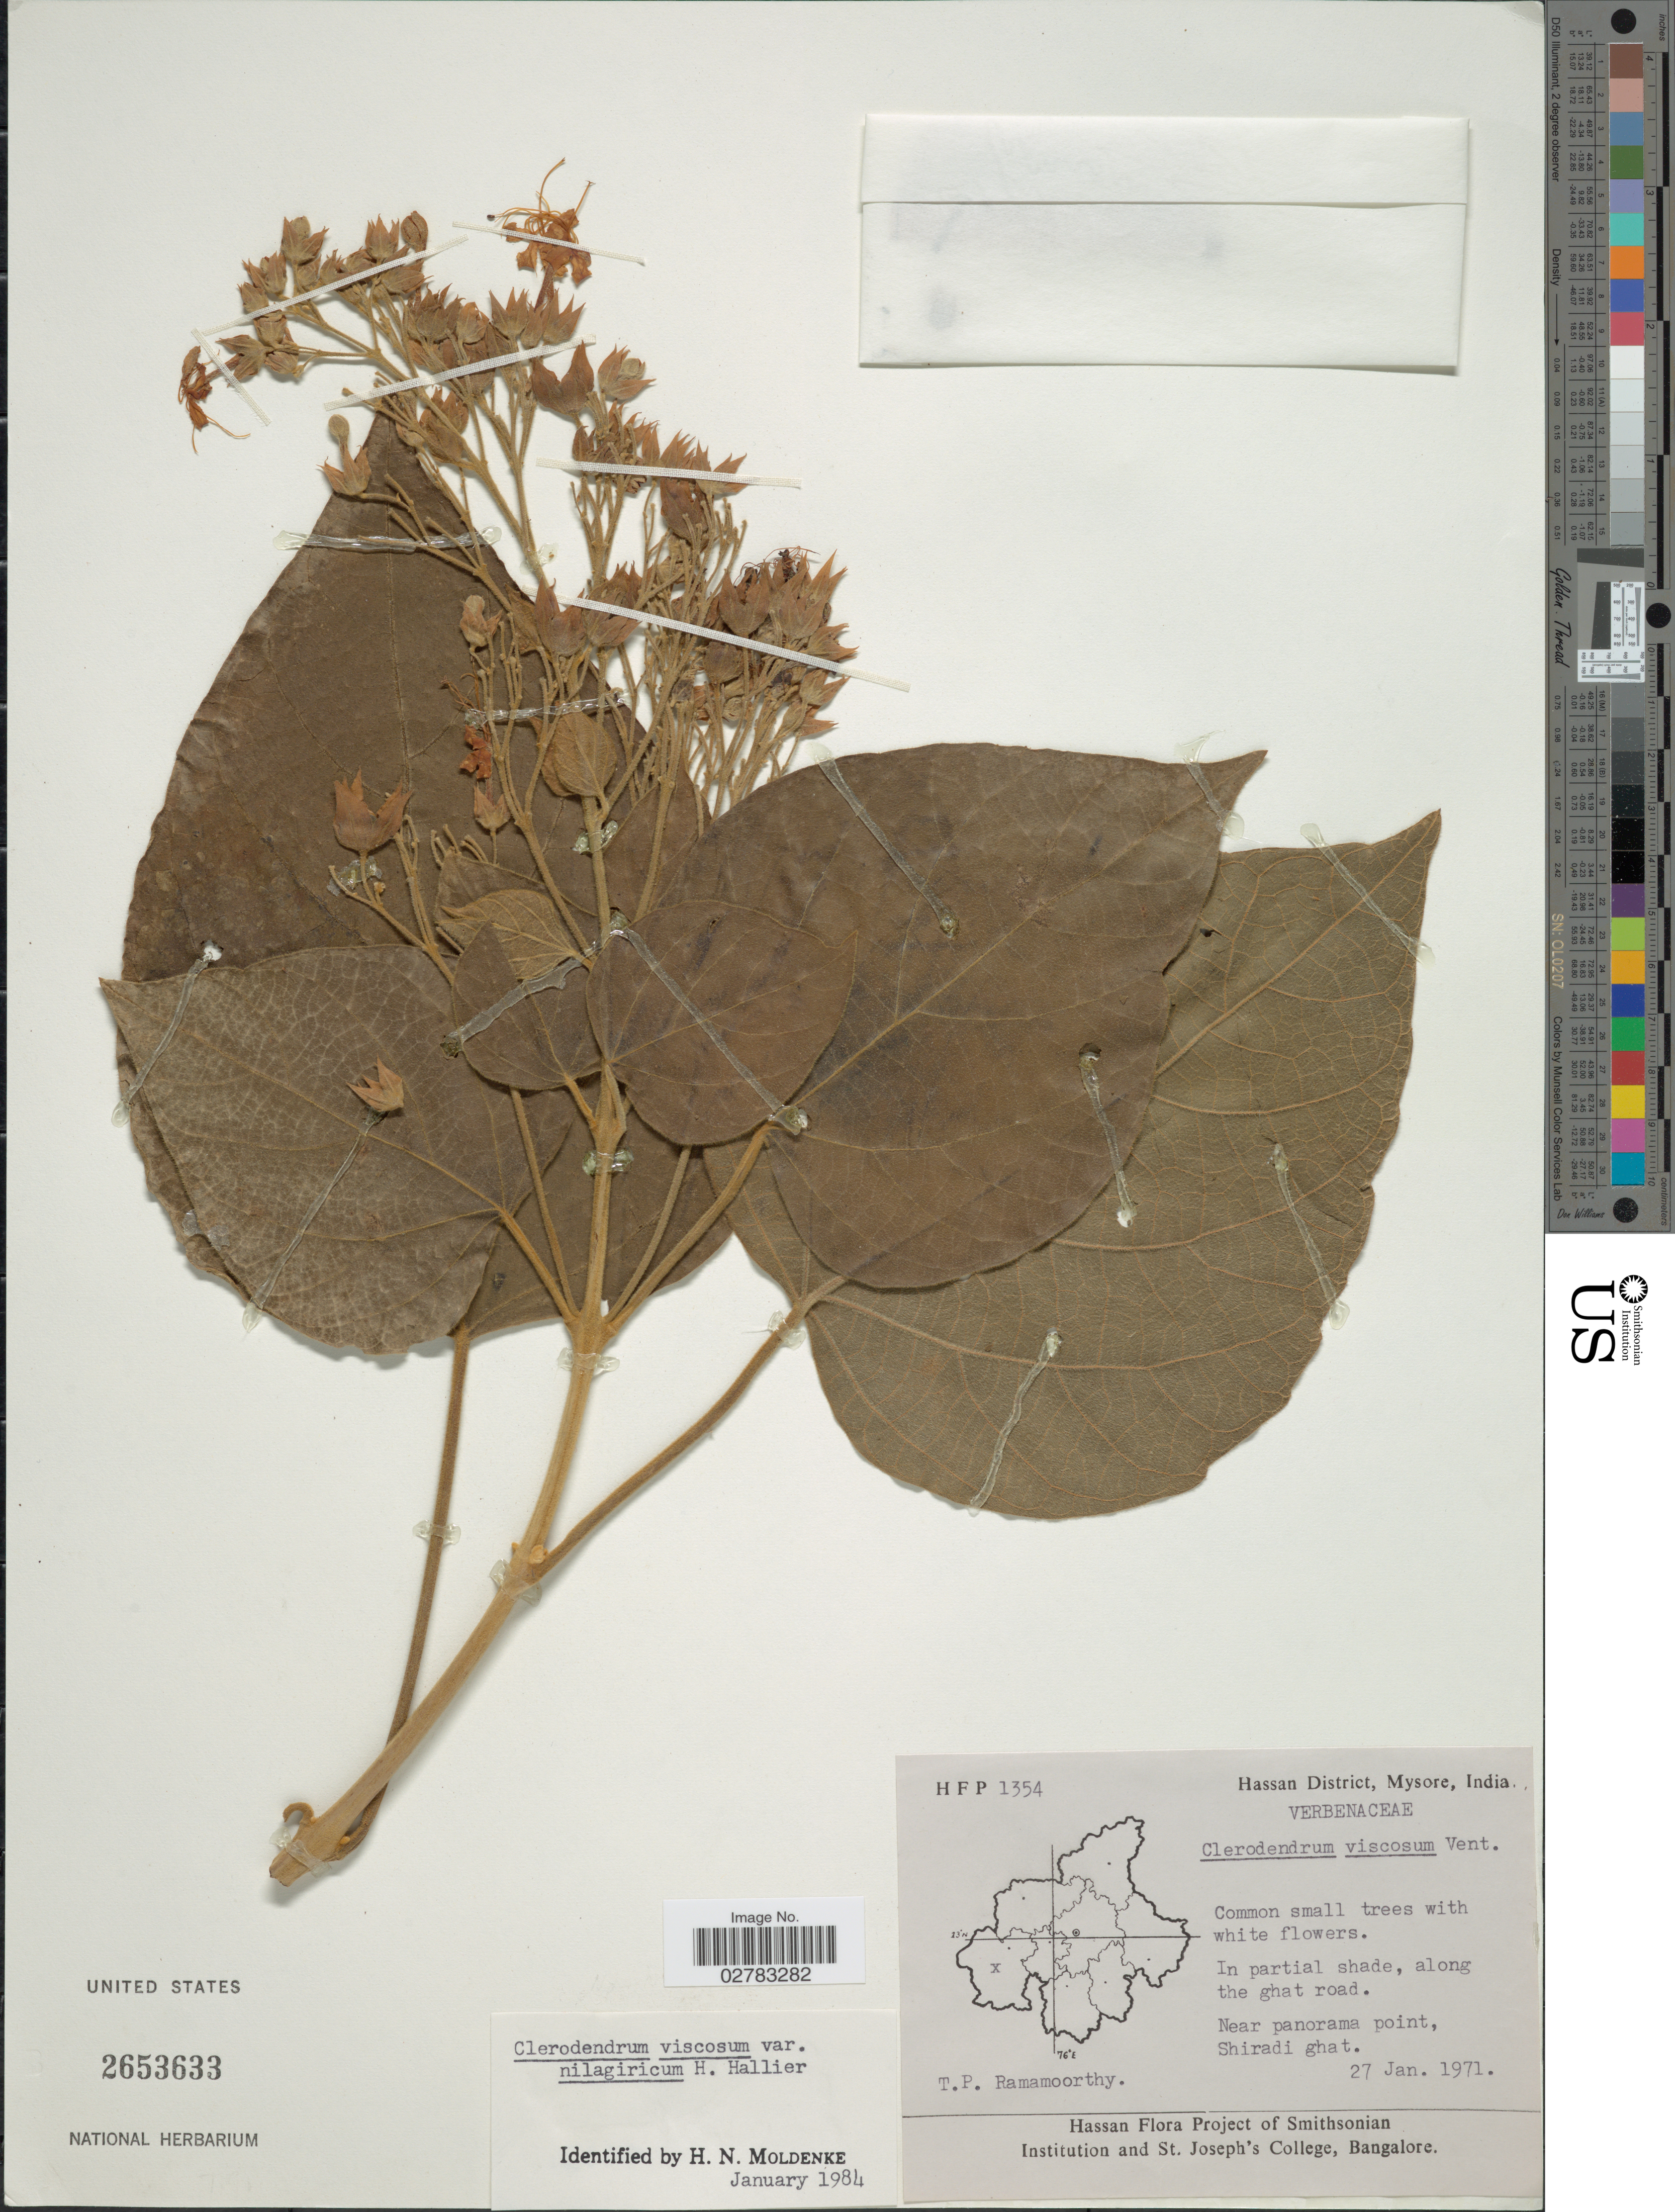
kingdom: Plantae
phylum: Tracheophyta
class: Magnoliopsida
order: Lamiales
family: Lamiaceae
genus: Clerodendrum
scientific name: Clerodendrum viscosum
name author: Vent.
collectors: T. P. Ramamoorthy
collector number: HFP1354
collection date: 1974-01-27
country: India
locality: Hassan District, Mysore, near panorama point, Shiradi ghat.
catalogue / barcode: US 2653633